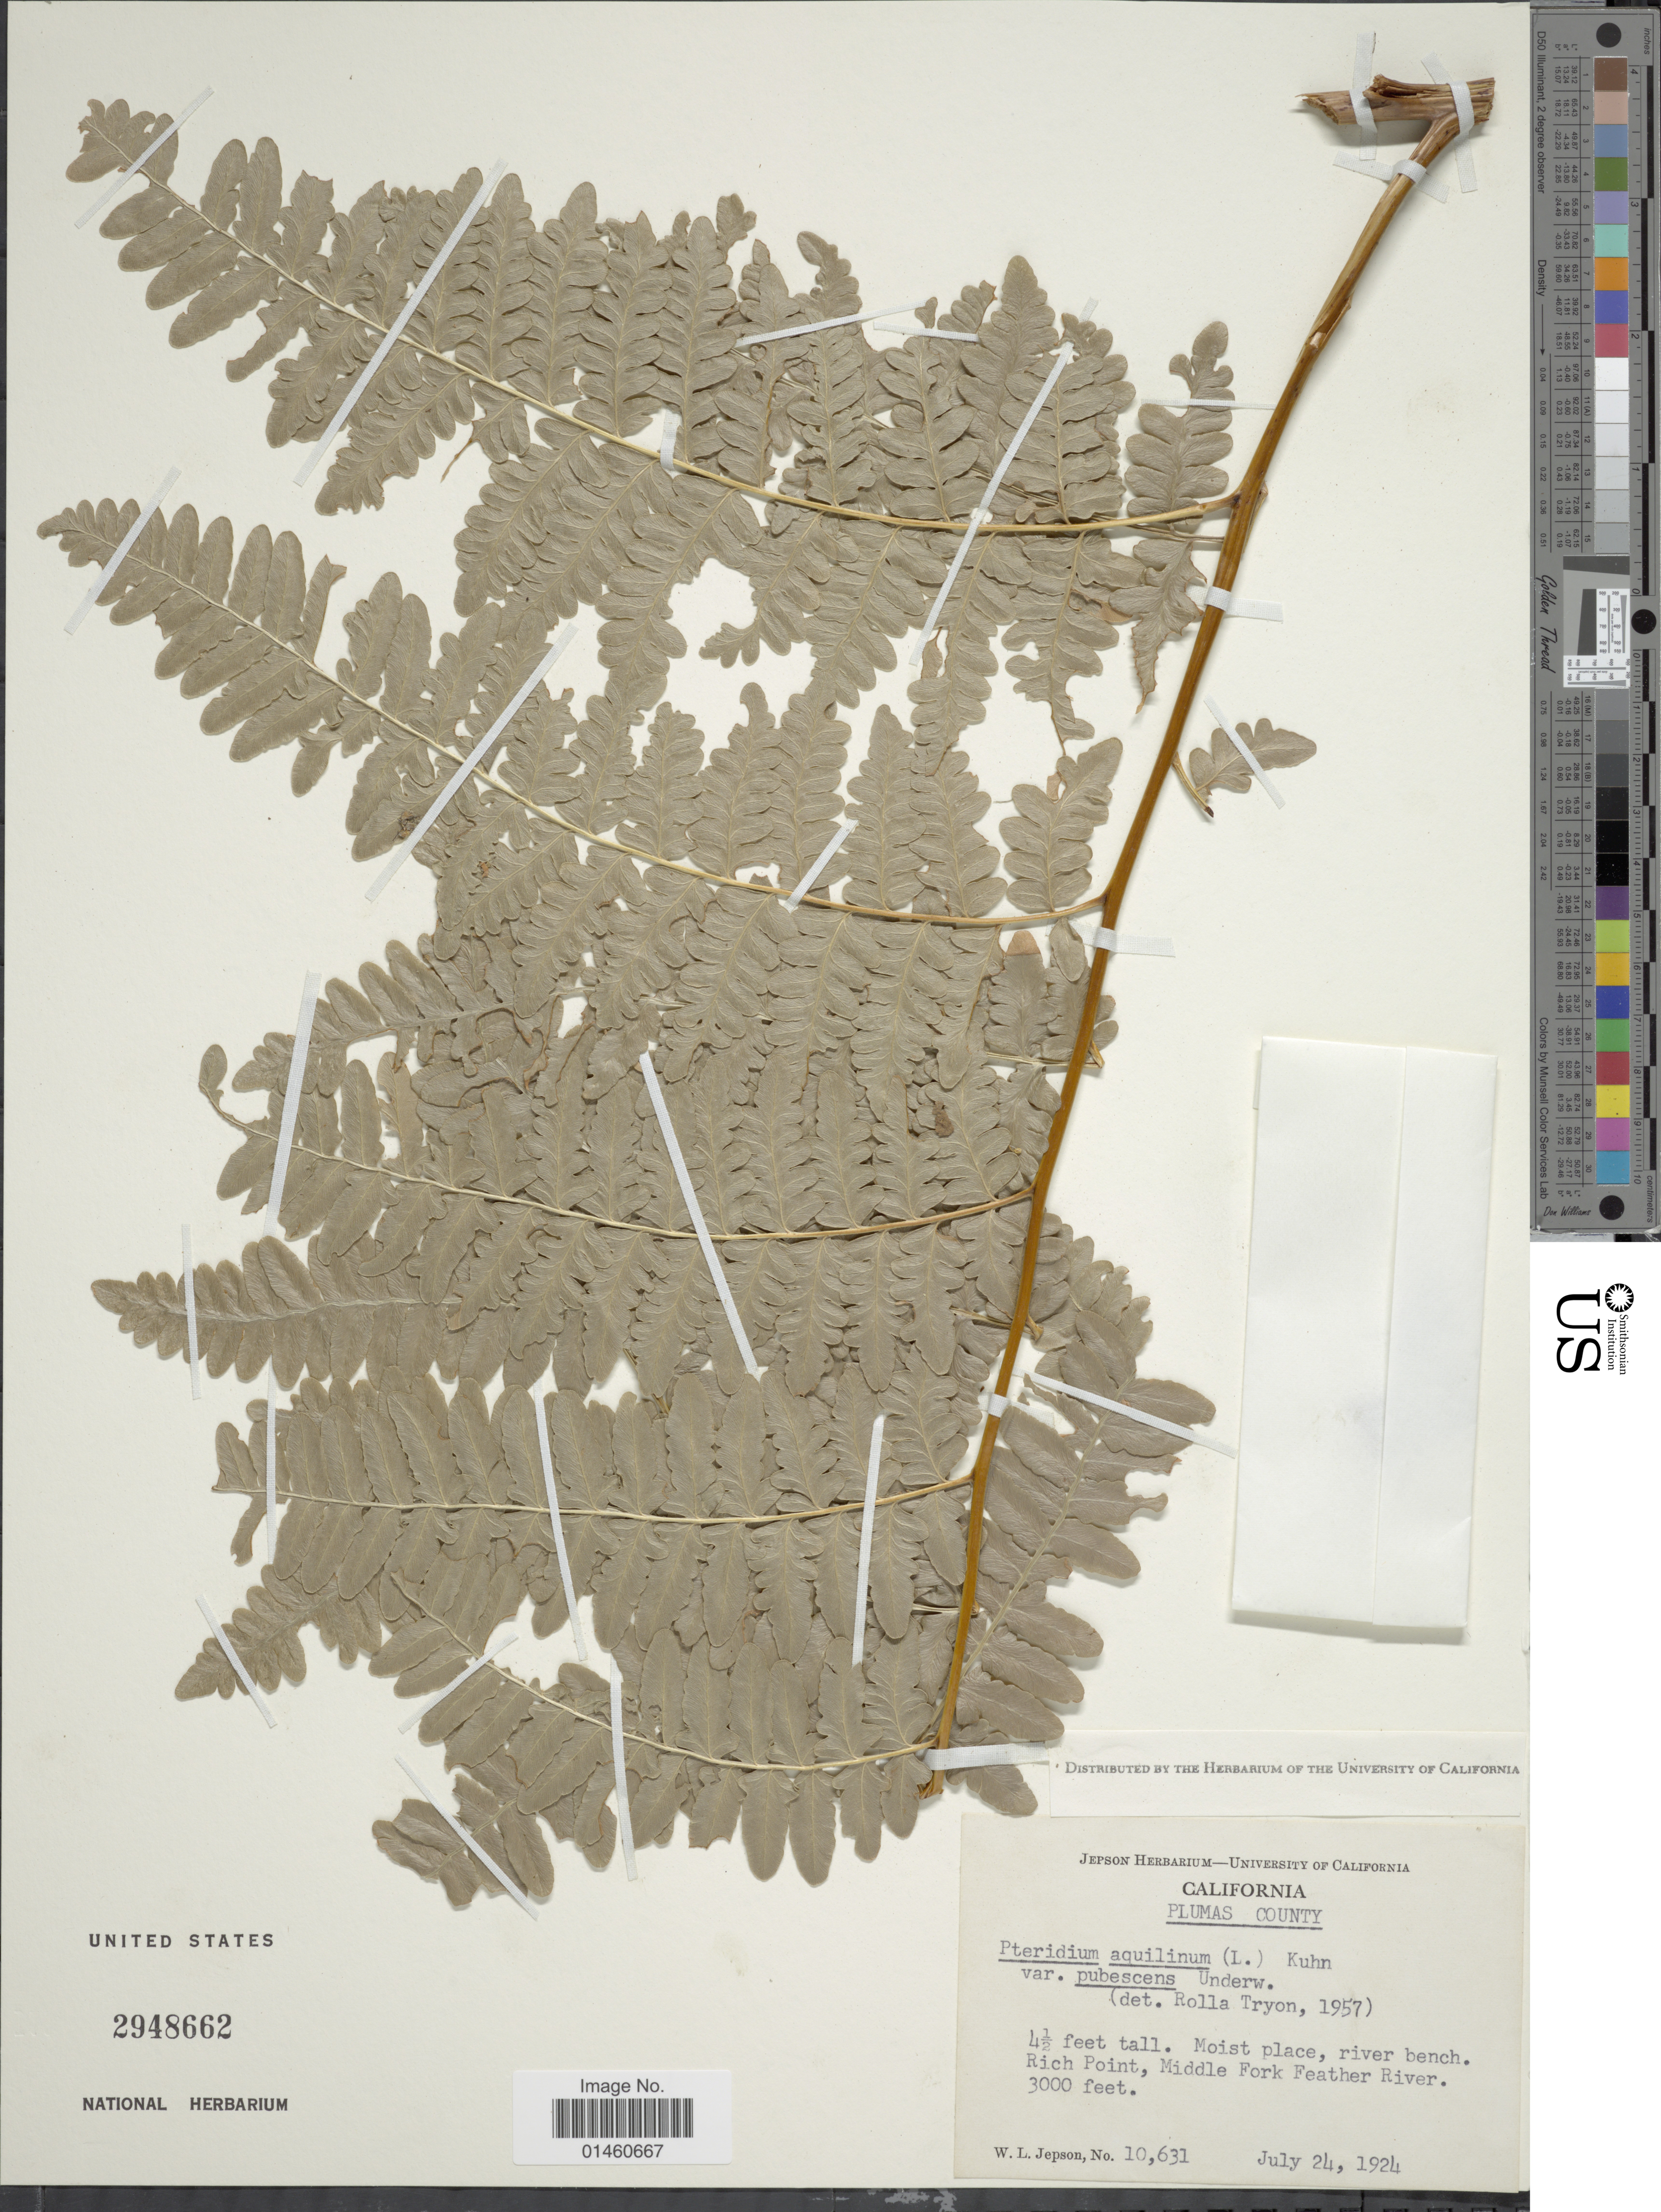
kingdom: Plantae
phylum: Tracheophyta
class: Polypodiopsida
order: Polypodiales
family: Dennstaedtiaceae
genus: Pteridium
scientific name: Pteridium pubescens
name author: (Underw.) Christenh.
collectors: W. L. Jepson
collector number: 10631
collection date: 1924-07-24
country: United States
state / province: California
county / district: Plumas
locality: Plumas County, Rich Point, Middle Fork Feather River.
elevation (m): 914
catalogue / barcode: US 2948662